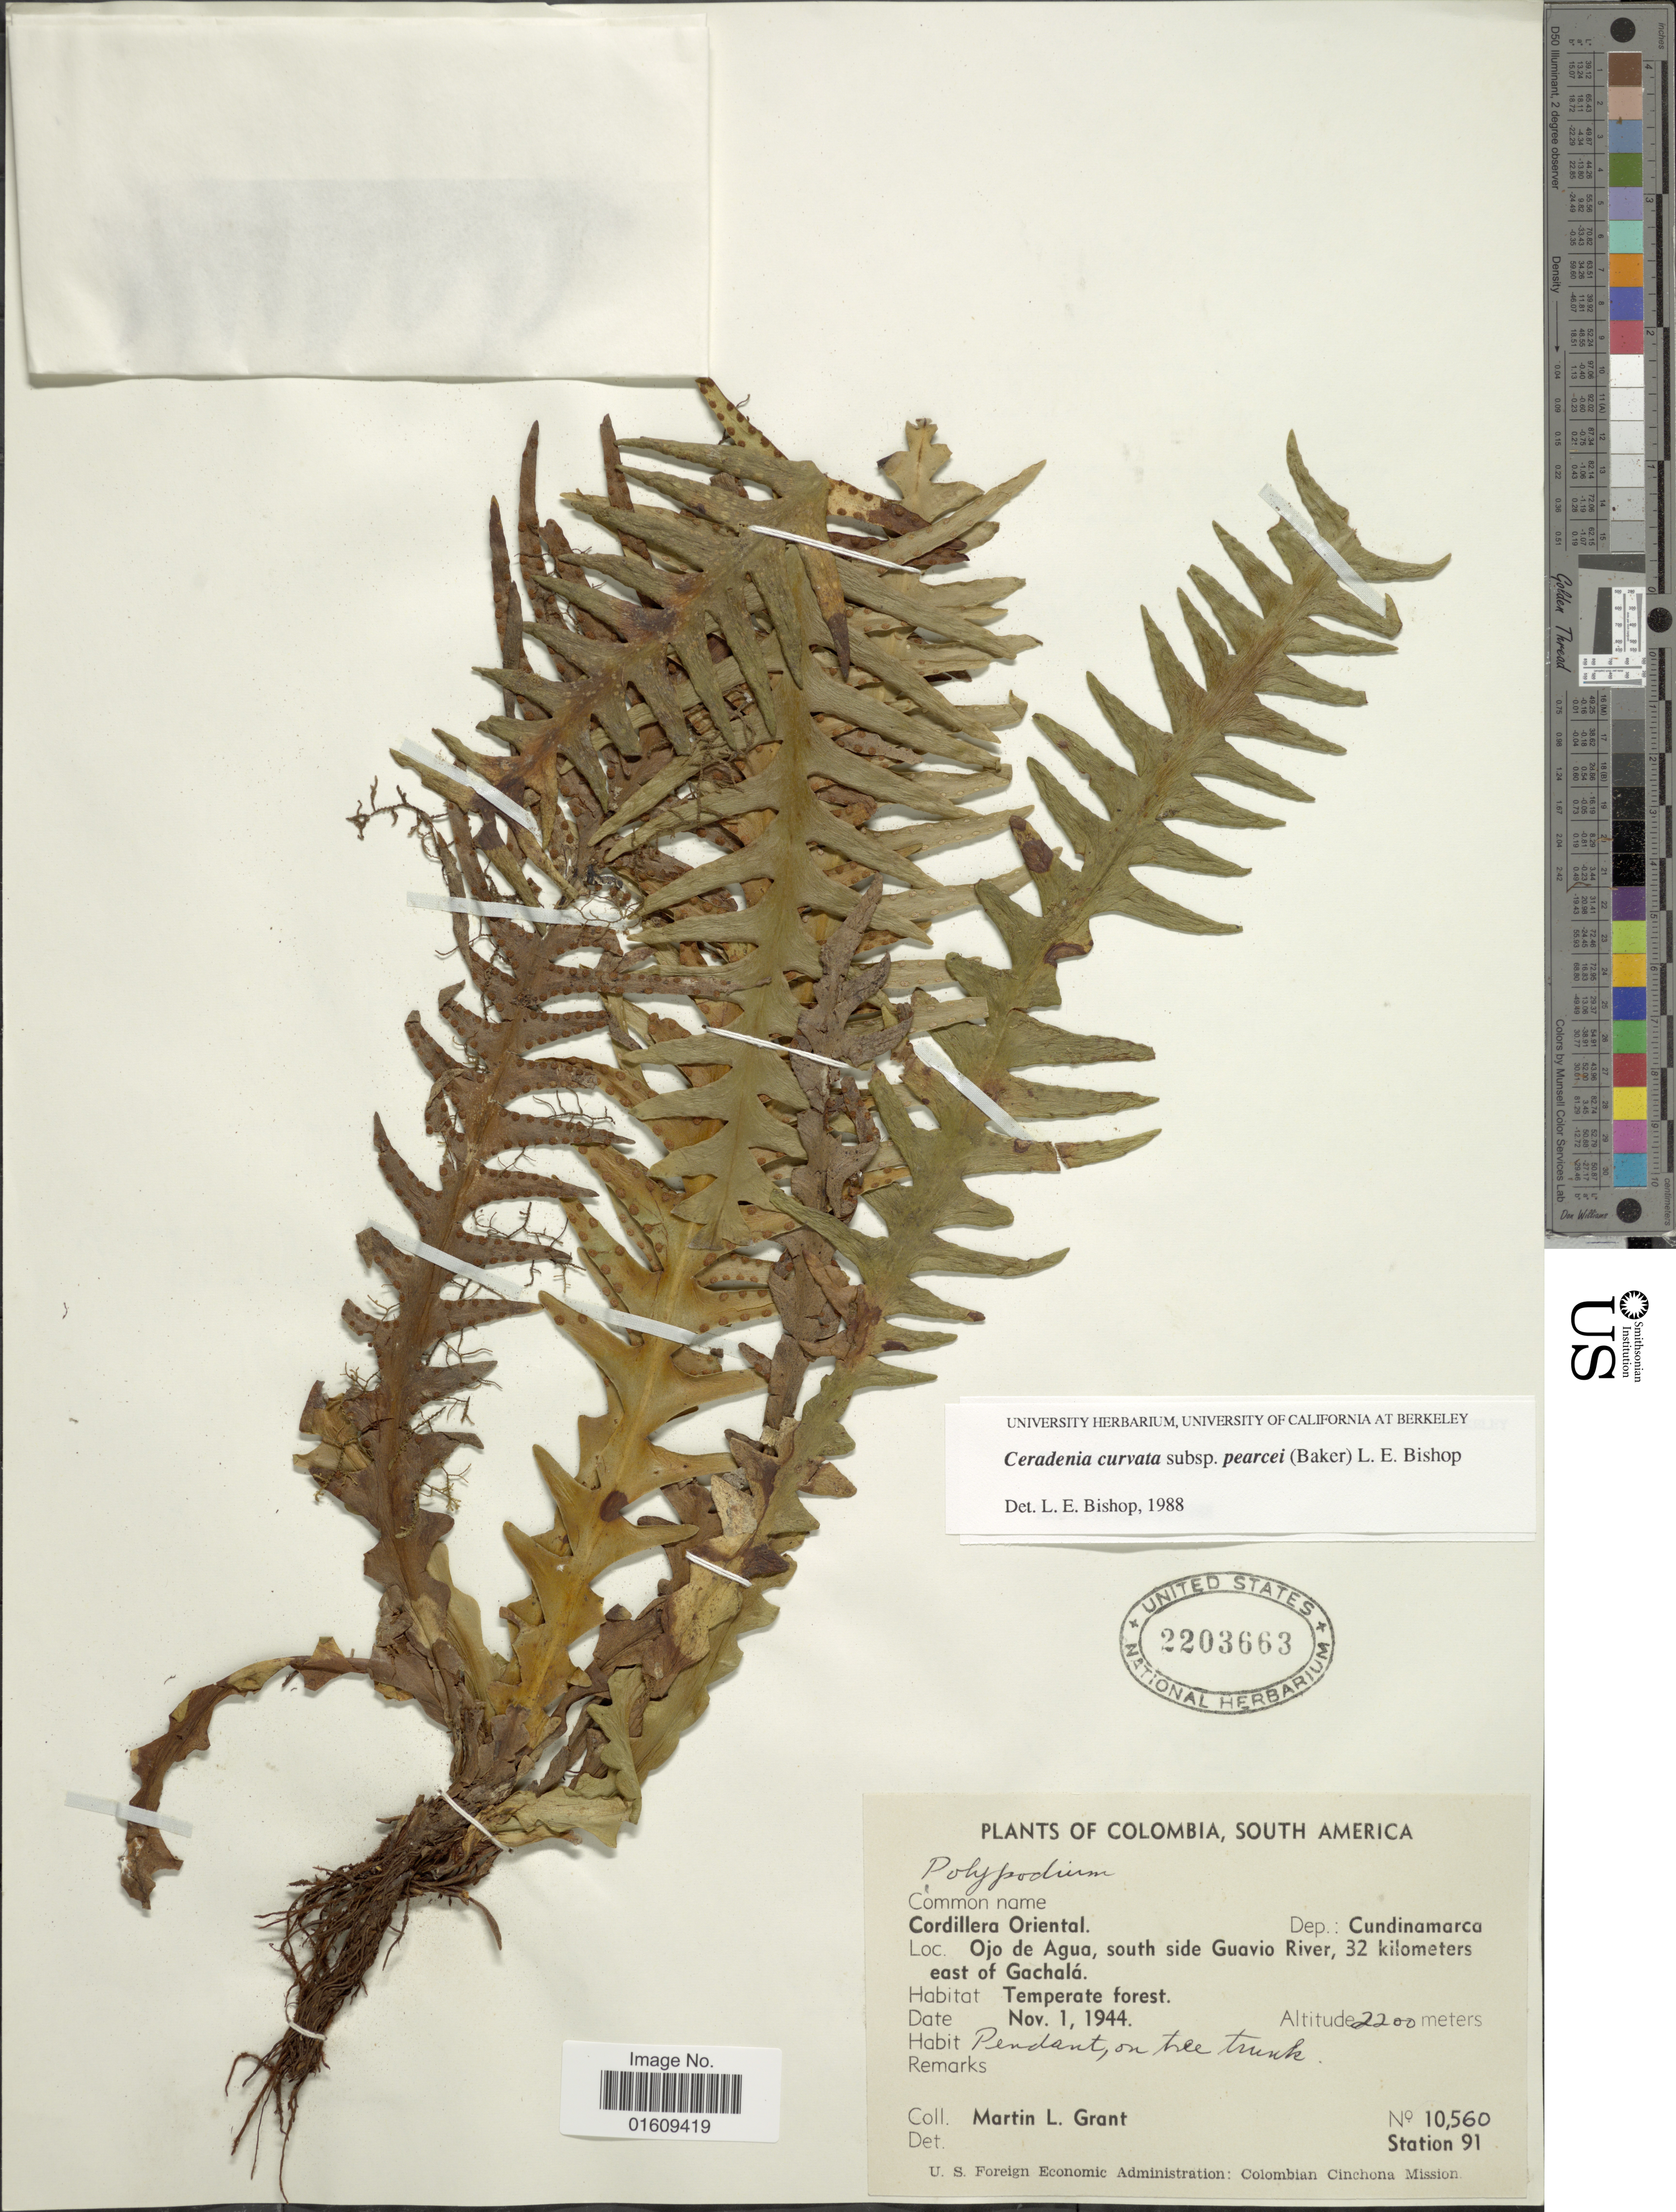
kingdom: Plantae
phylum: Tracheophyta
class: Polypodiopsida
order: Polypodiales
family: Polypodiaceae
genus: Ceradenia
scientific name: Ceradenia curvata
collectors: M. L. Grant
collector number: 10560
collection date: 1944-11-01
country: Colombia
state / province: Cundinamarca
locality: Colombia, South America, Cordillera Oriental, Dep.: Cundinamarca, Ojo de Agua, south side Guavio River, 32 kilometers east of Gachalá.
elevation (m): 2200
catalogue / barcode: US 2203663